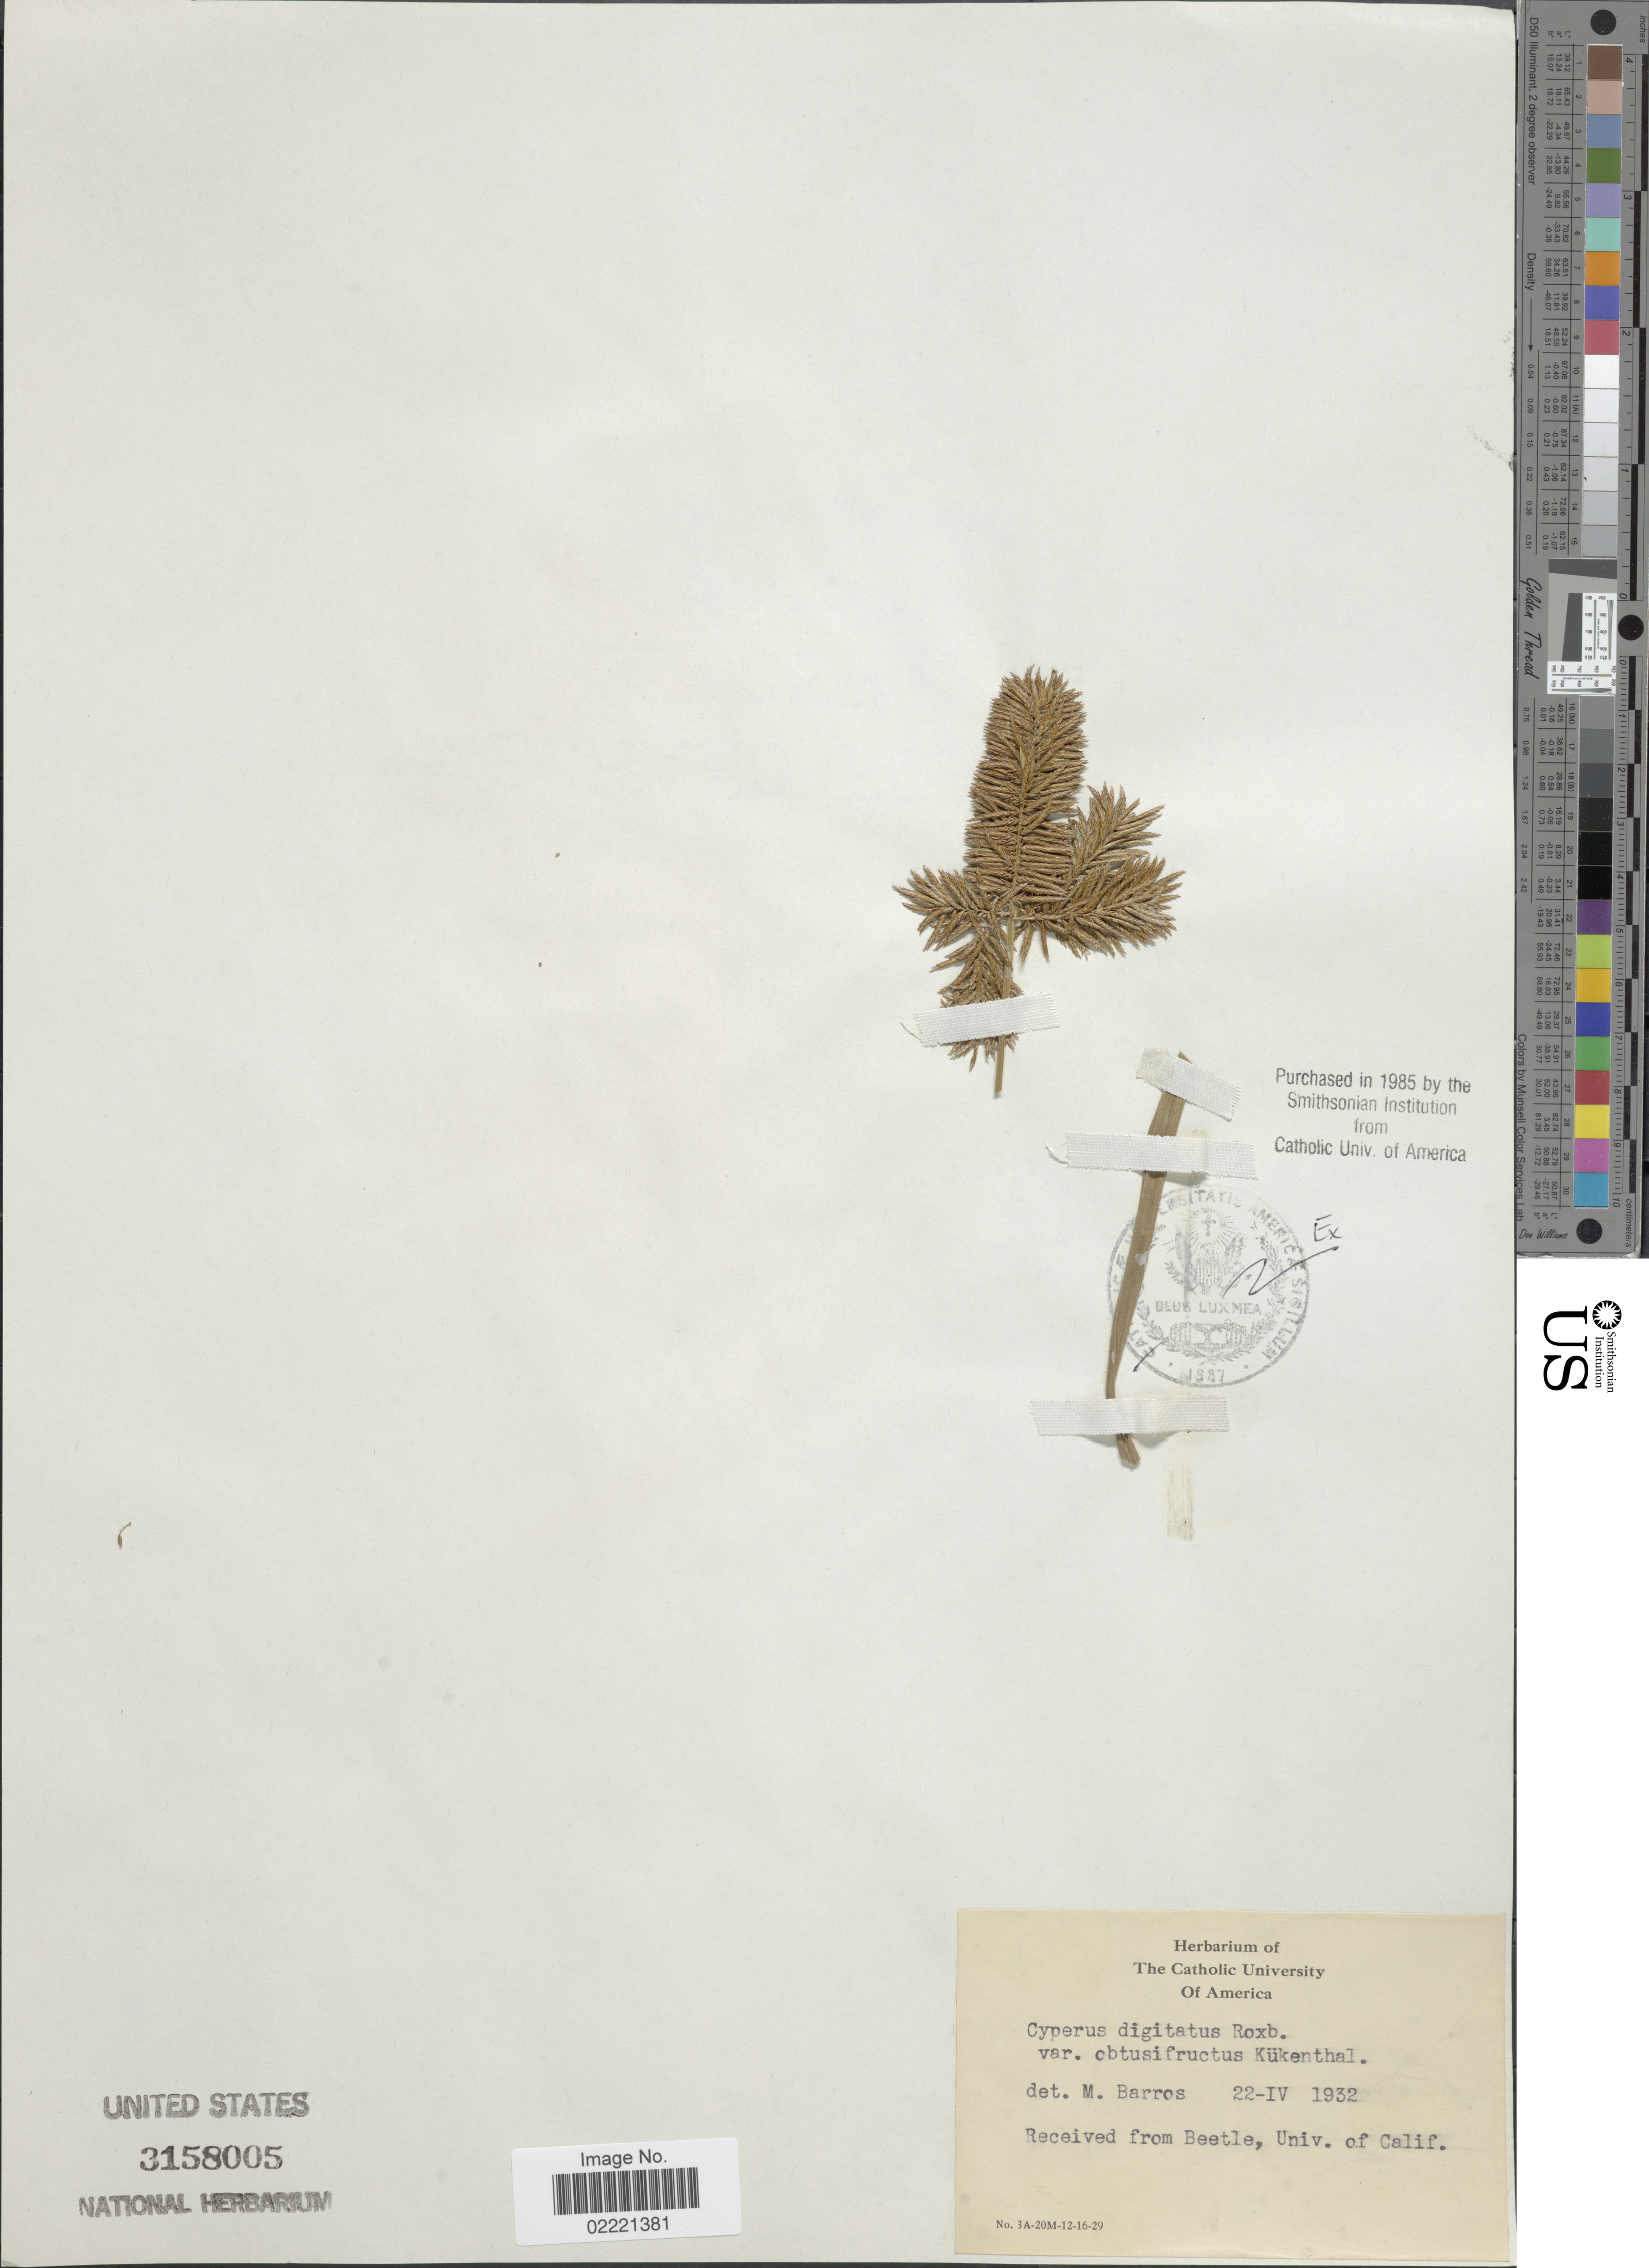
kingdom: Plantae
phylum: Tracheophyta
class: Liliopsida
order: Poales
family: Cyperaceae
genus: Cyperus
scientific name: Cyperus digitatus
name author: Roxb.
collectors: ex herb. Catholic University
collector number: s,n.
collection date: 1932-04-22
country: Argentina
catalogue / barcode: US 3158005